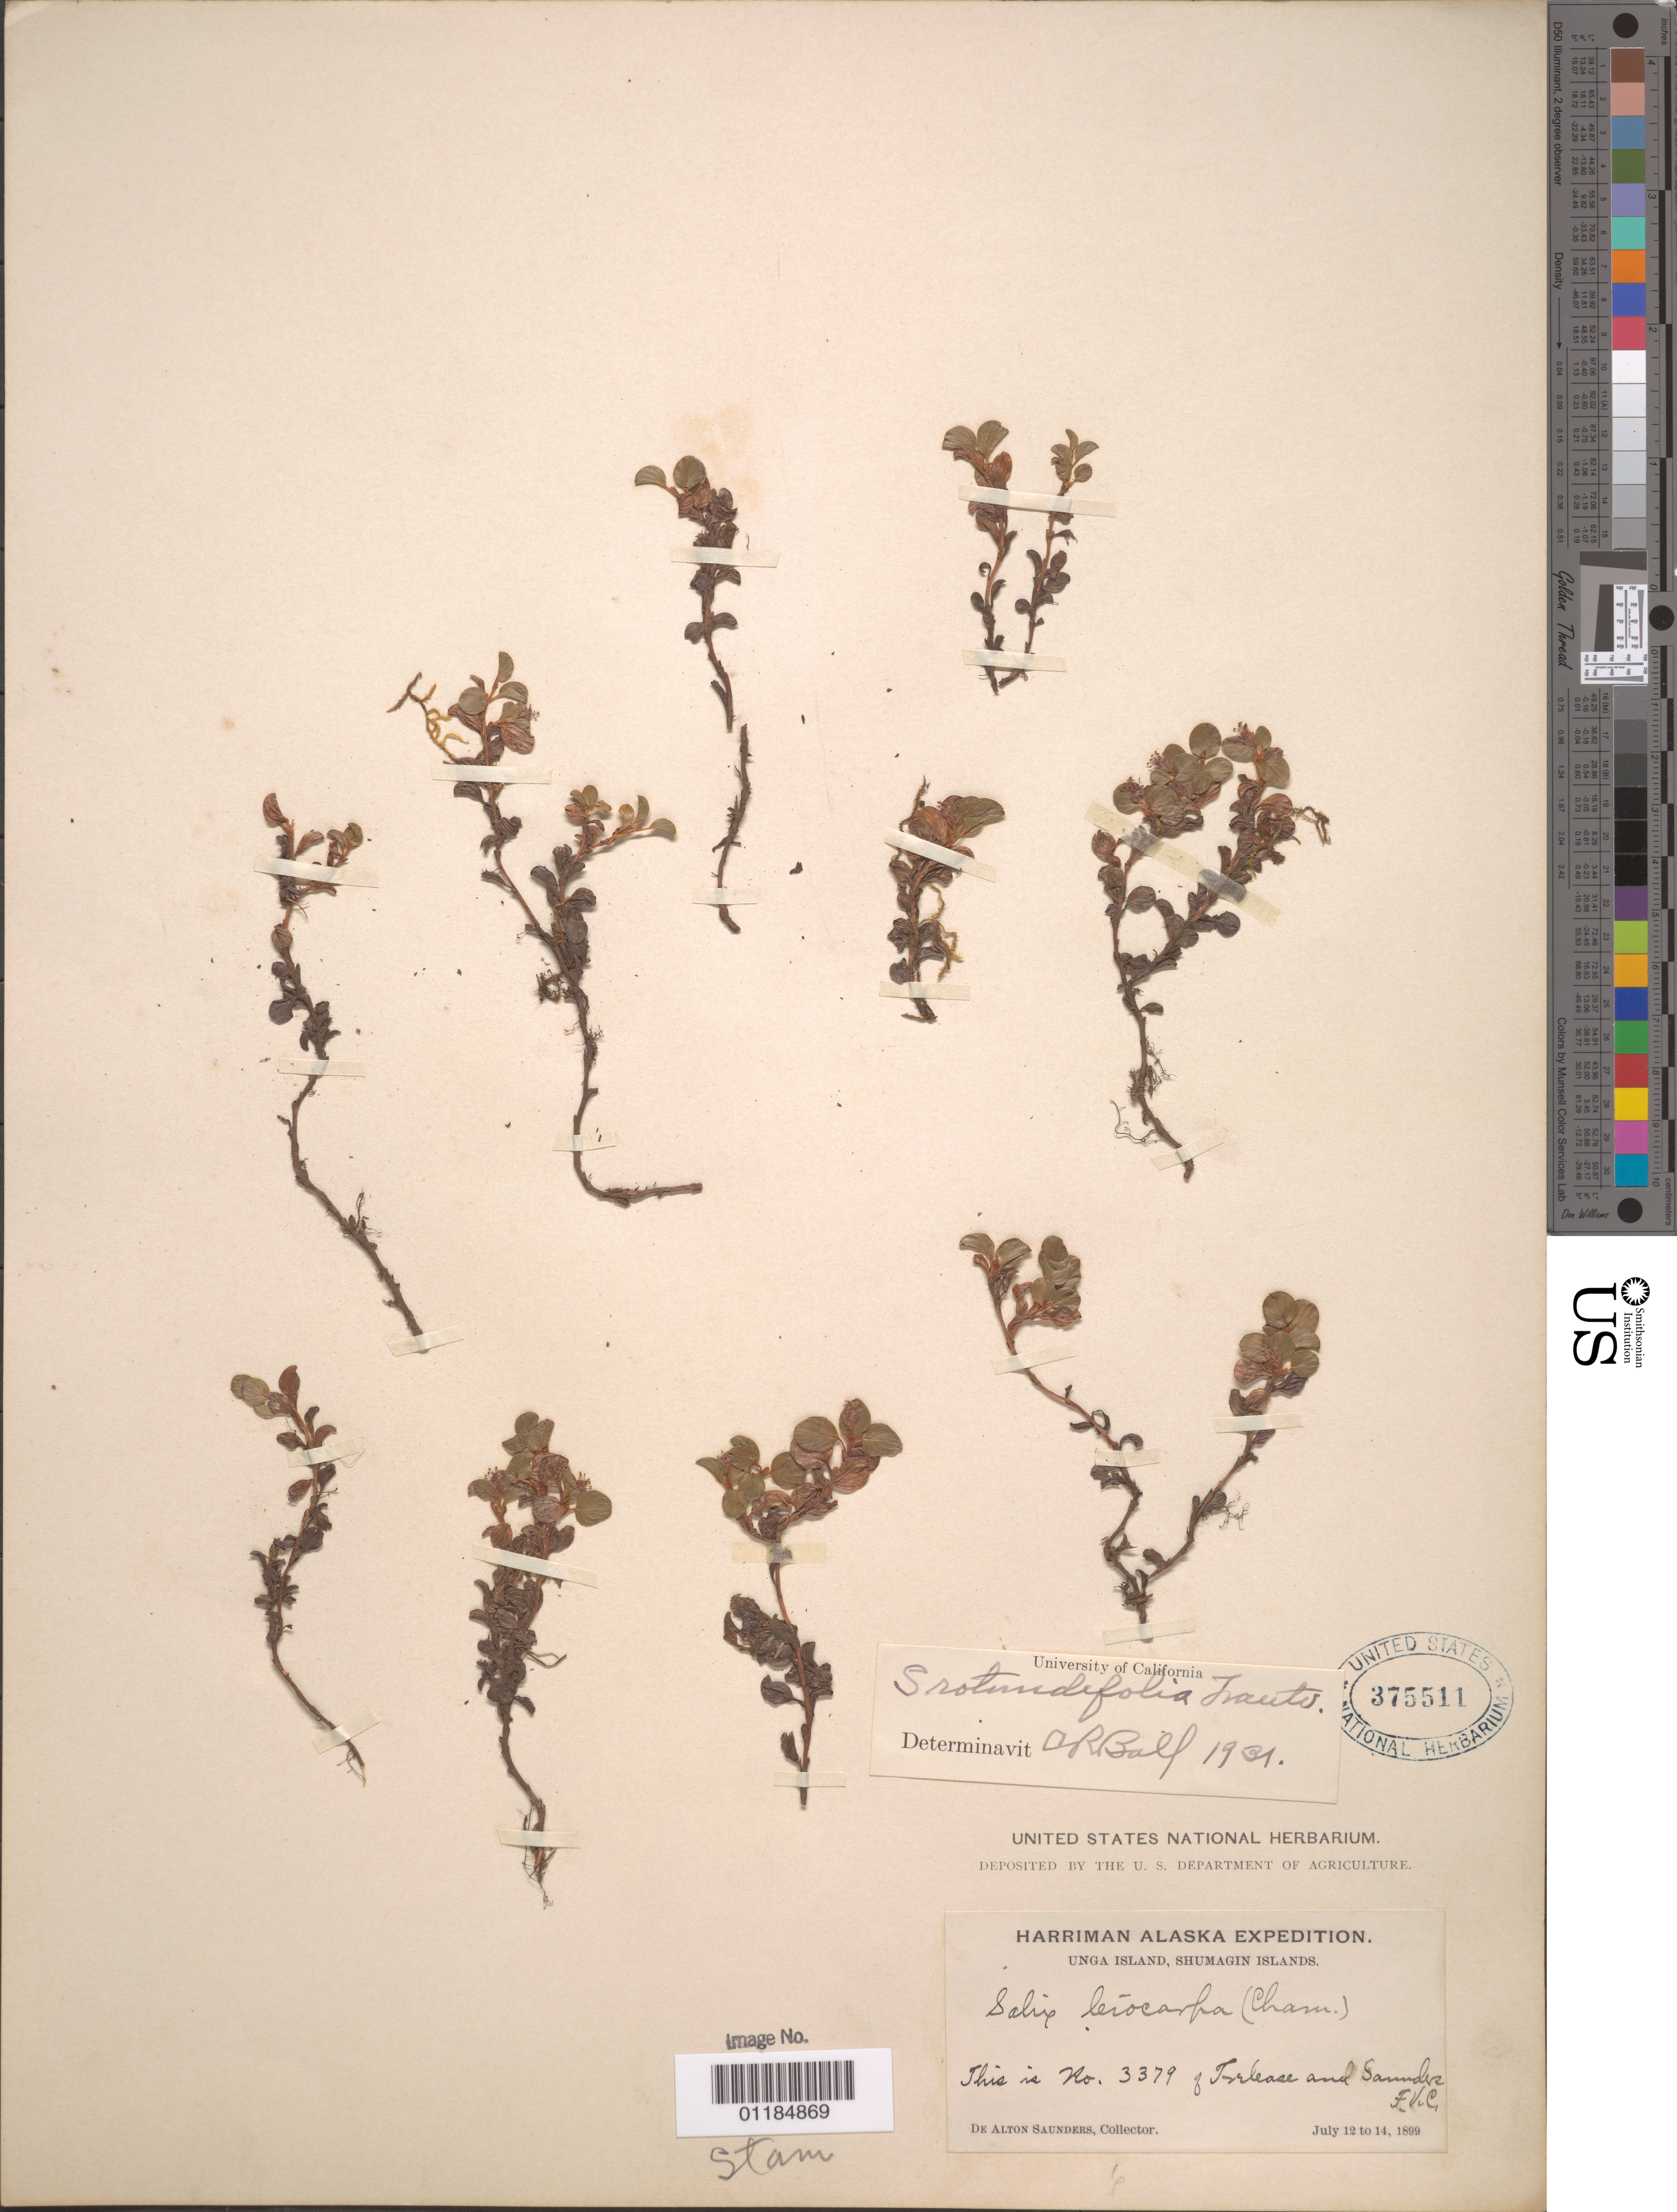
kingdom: Plantae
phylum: Tracheophyta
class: Magnoliopsida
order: Malpighiales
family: Salicaceae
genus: Salix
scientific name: Salix rotundifolia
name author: Trautv.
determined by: Ball, C. R.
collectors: D. A. Saunders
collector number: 3379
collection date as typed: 12 Jul 1899 to 14 Jul 1899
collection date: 1899-07-12/1899-07-14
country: United States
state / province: Alaska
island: Shumagin Islands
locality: Unga Island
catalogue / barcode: US 375511